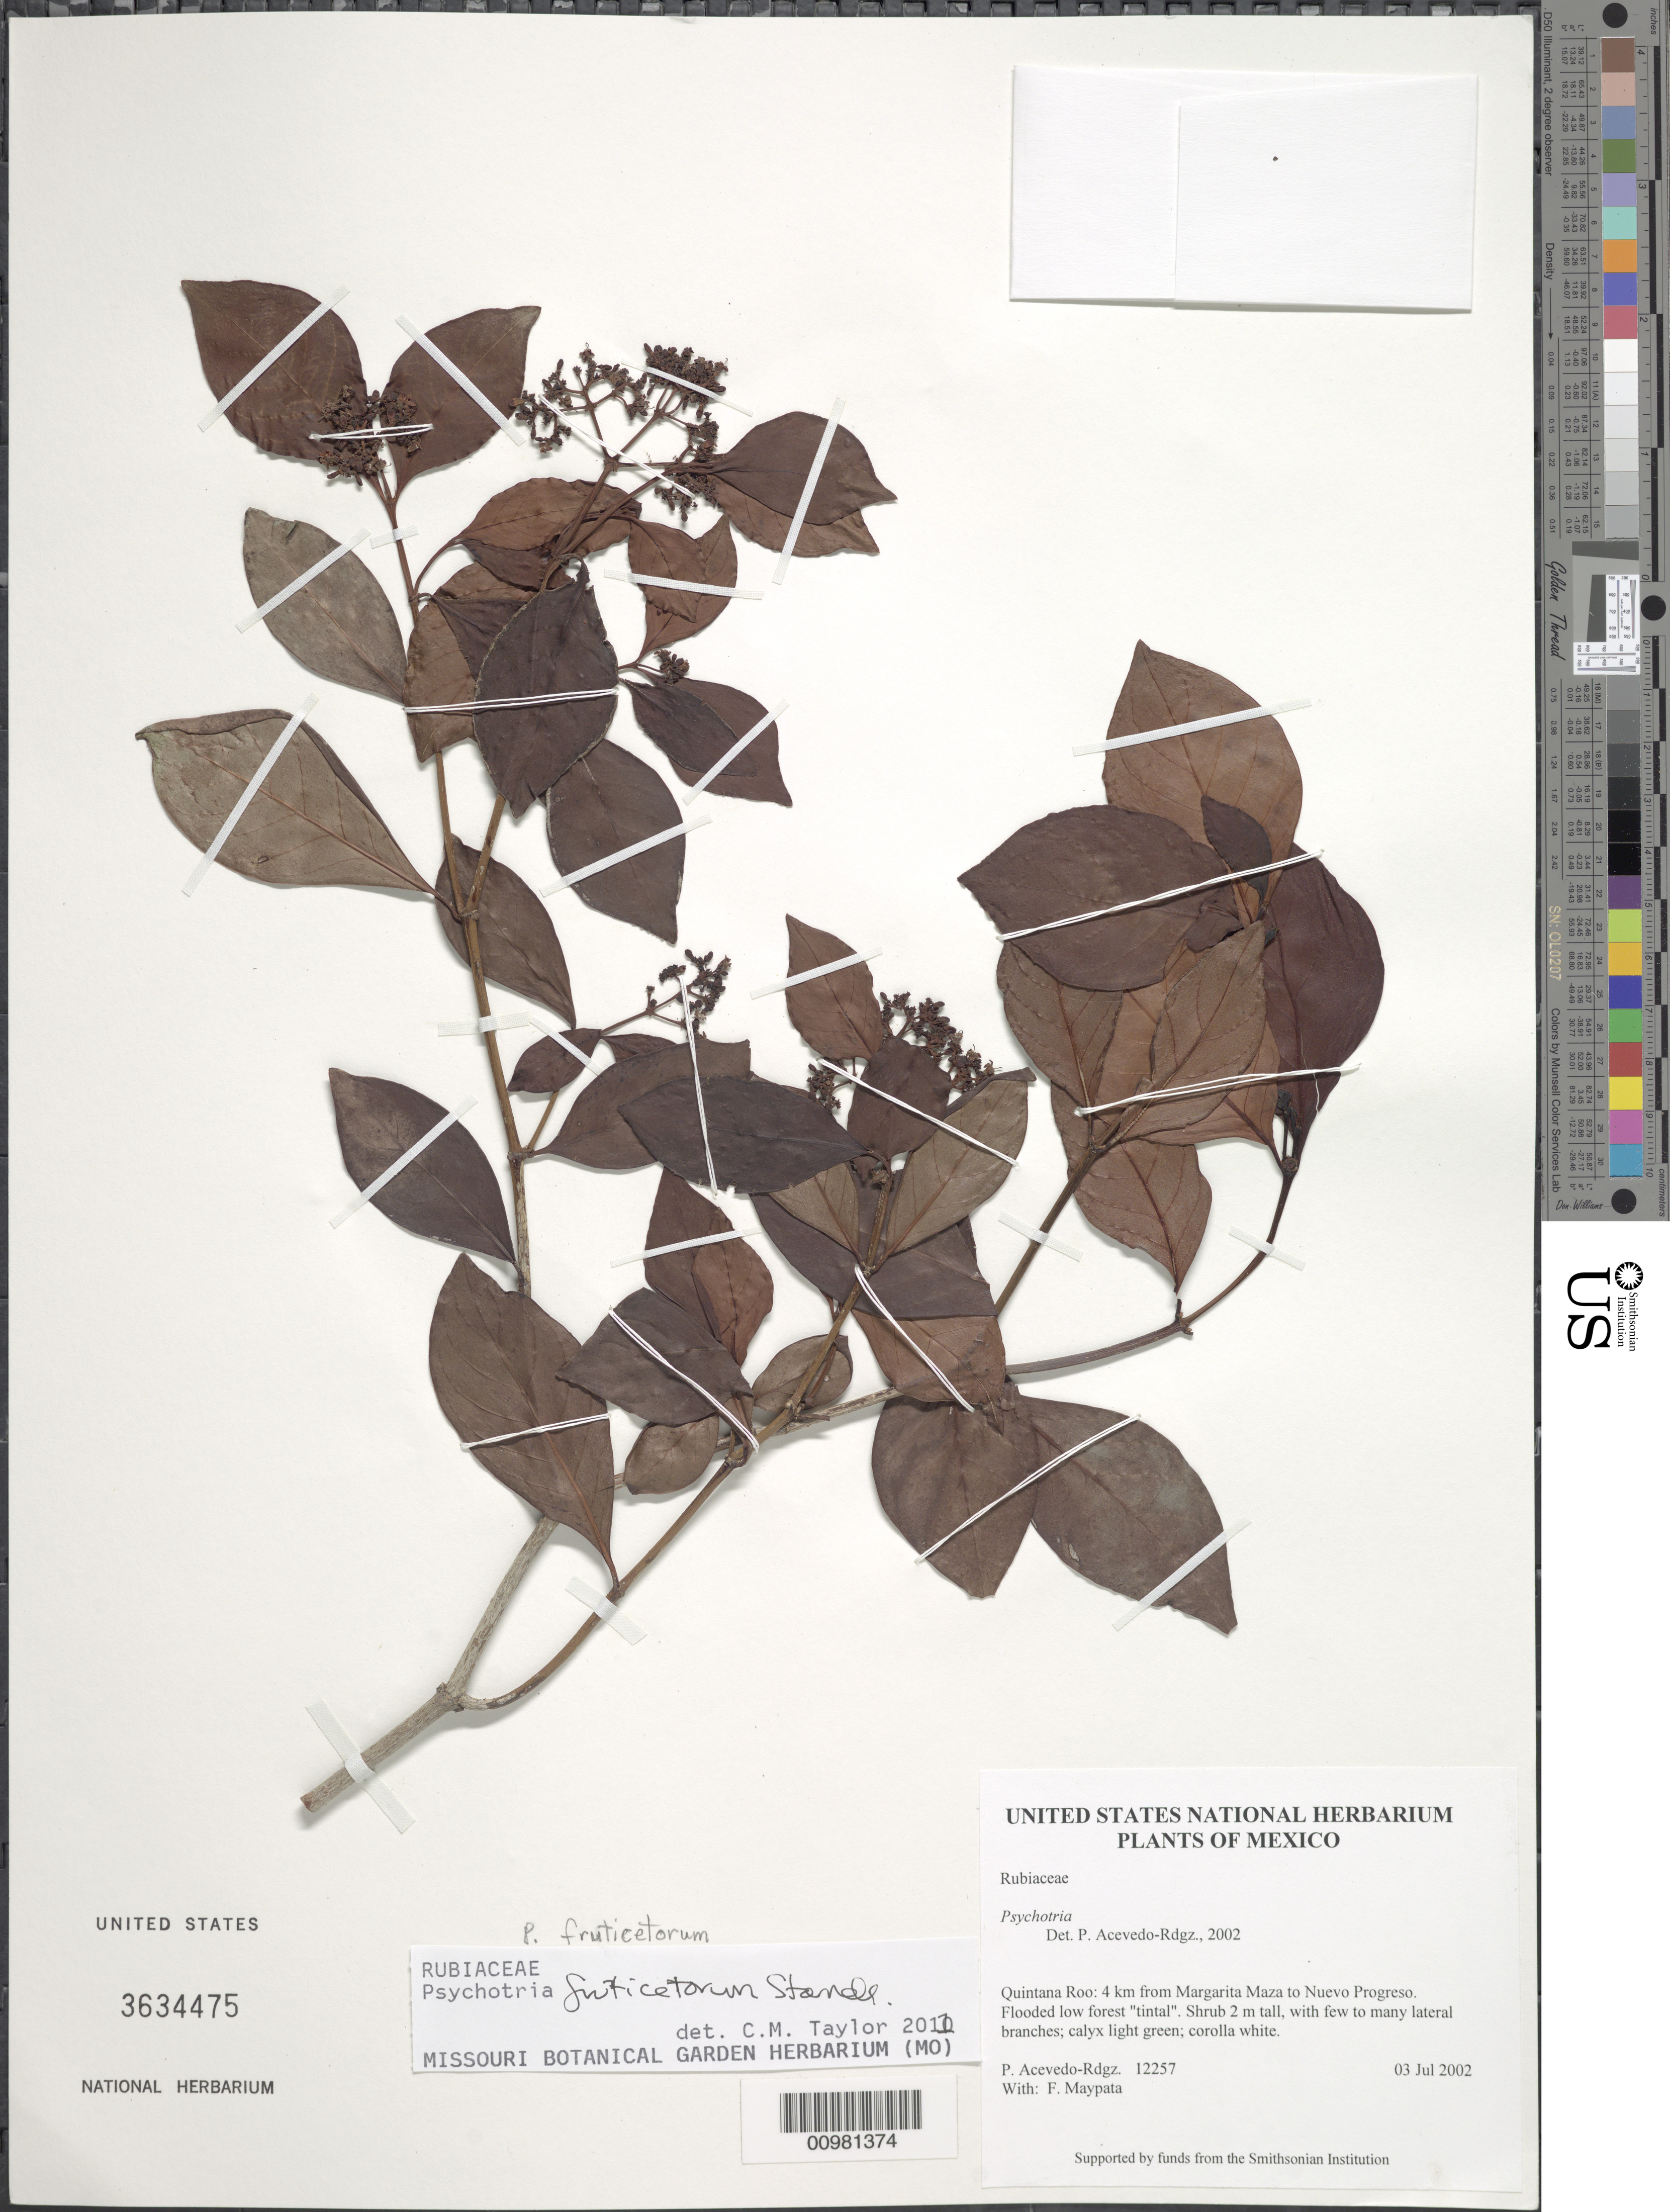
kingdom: Plantae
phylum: Tracheophyta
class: Magnoliopsida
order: Gentianales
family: Rubiaceae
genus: Psychotria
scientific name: Psychotria fruticetorum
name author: Standl.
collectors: P. Acevedo-Rodr. & F. Maypata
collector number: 12257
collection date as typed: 03 Jul 2002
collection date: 2002-07-03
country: Mexico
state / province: Quintana Roo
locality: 4 km from Margarita Maza to Nuevo Progreso.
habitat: Flooded low forest "tintal".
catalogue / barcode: US 3634475